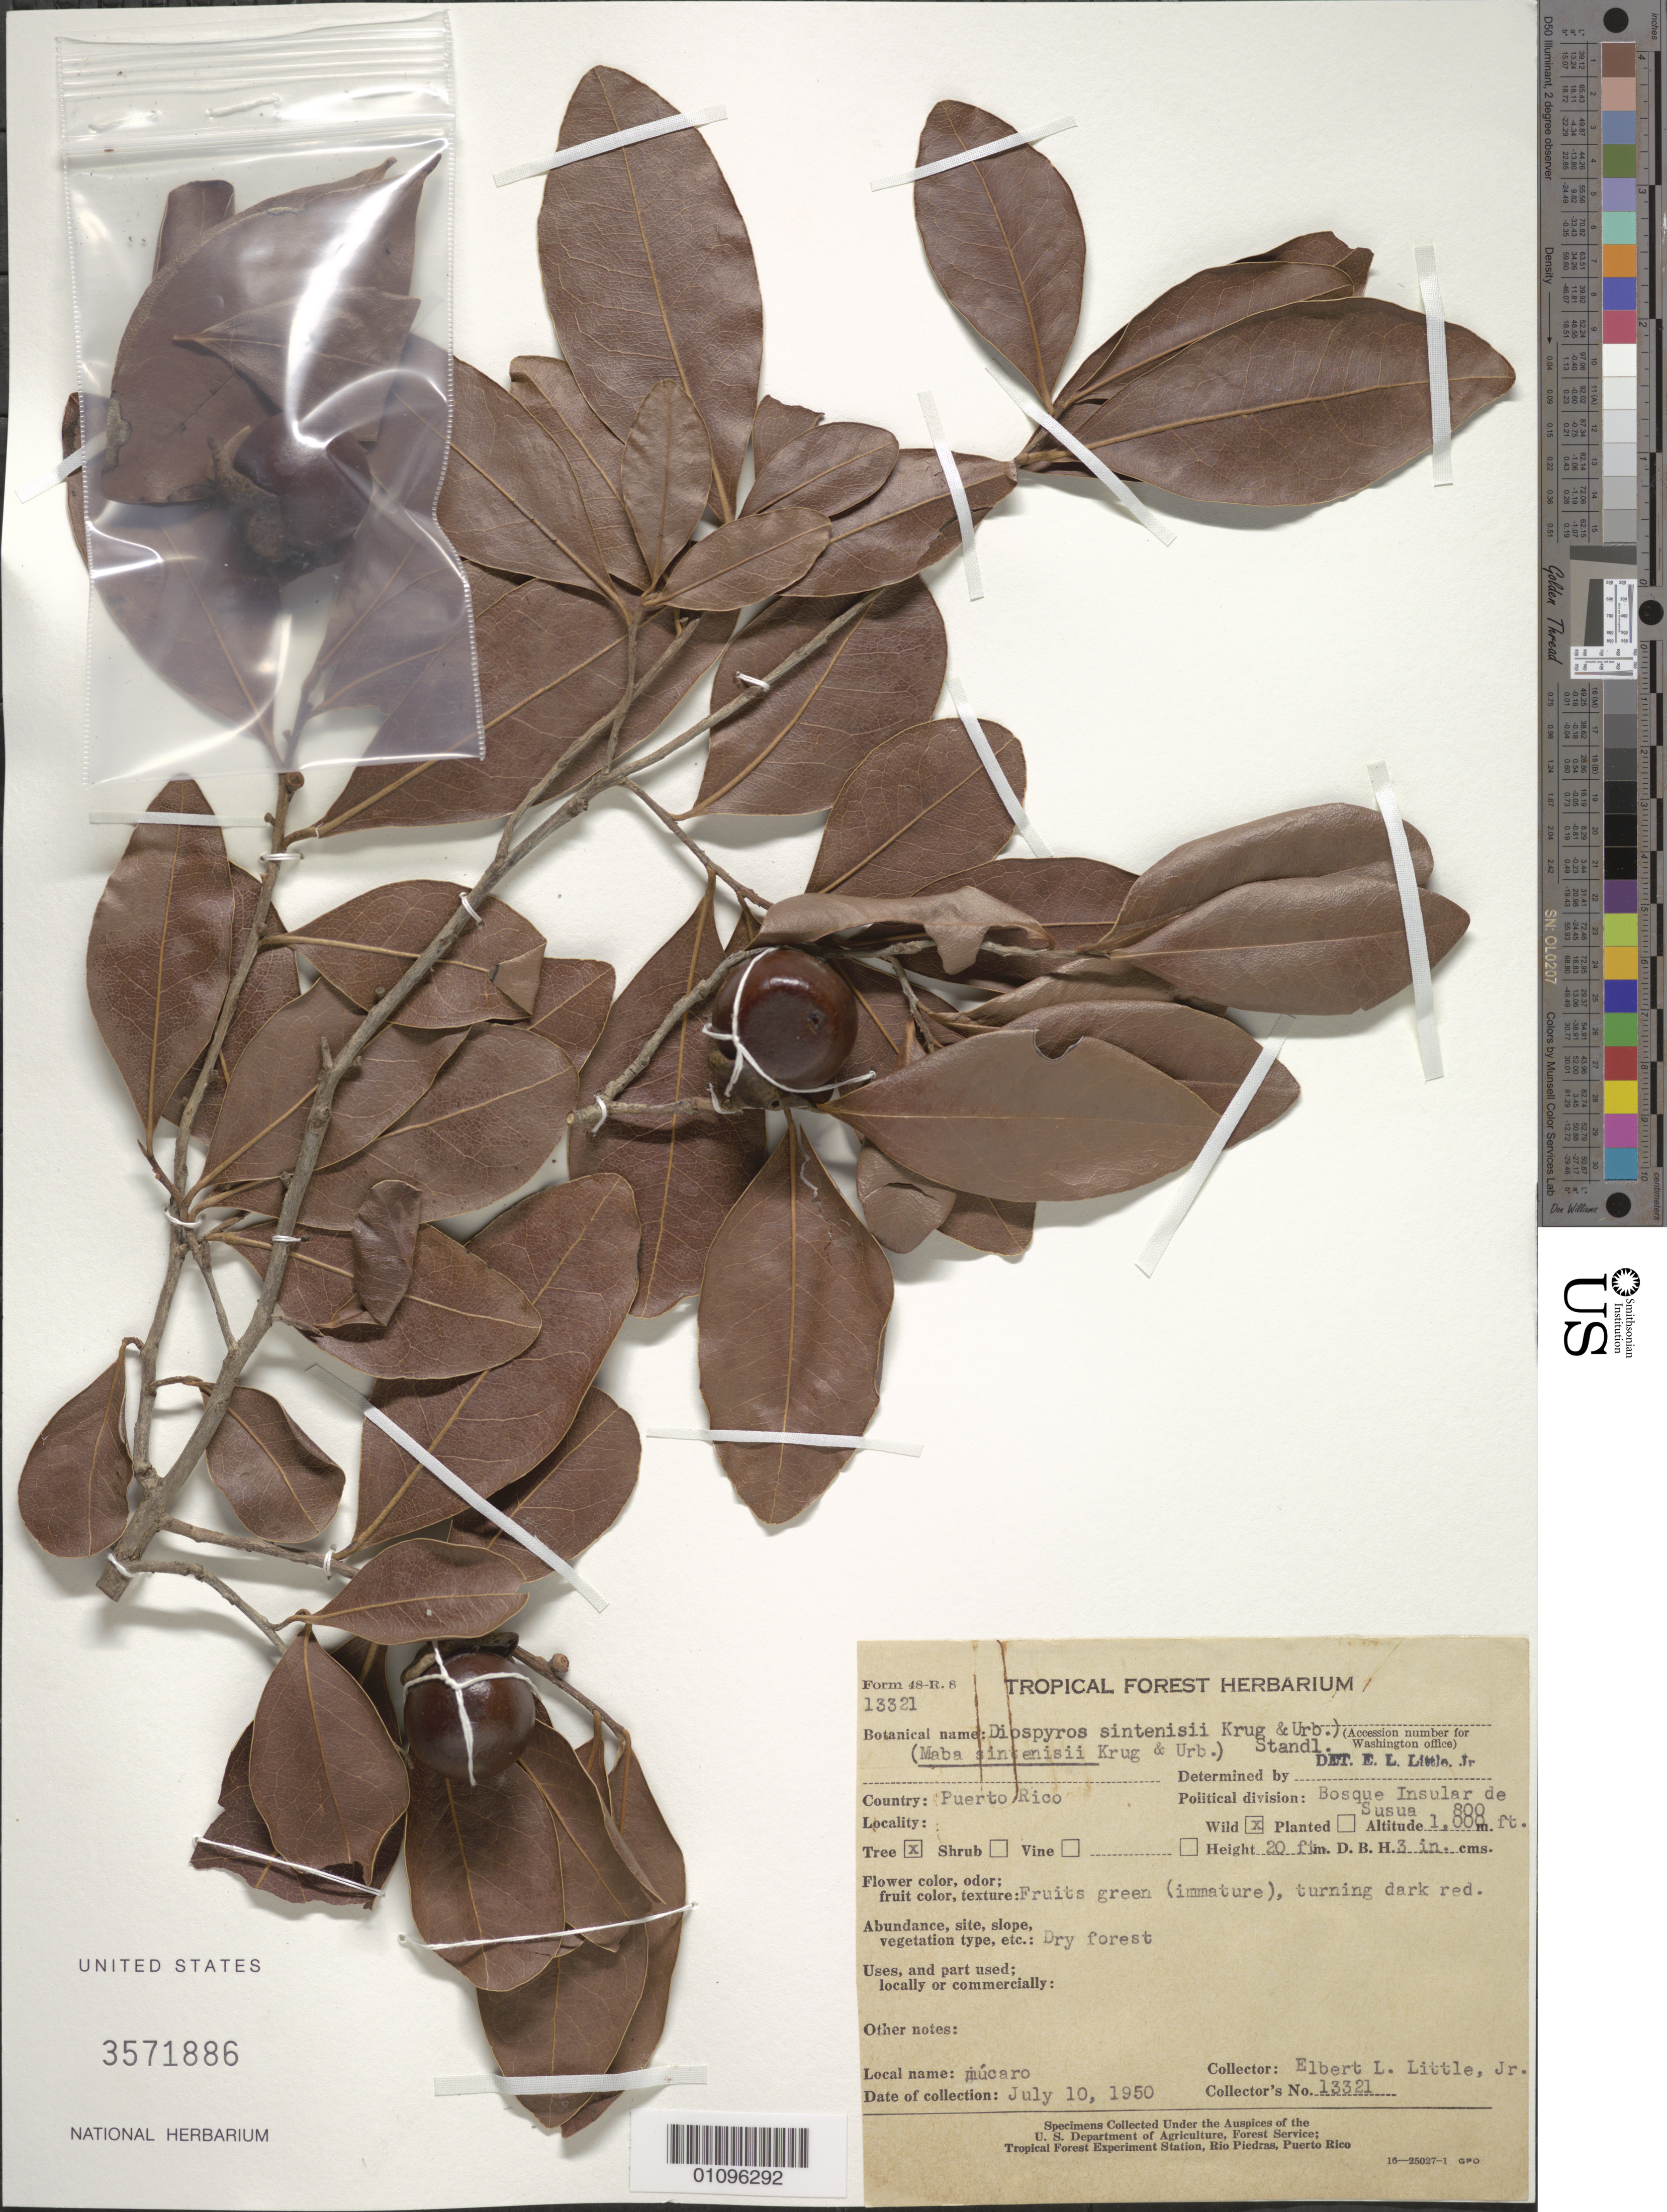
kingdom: Plantae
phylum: Tracheophyta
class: Magnoliopsida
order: Ericales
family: Ebenaceae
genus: Diospyros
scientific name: Diospyros sintenisii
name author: (Krug & Urb.) Standl.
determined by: Little, Elbert L., Jr., (FSSR), United States Department of Agriculture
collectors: E. L. Little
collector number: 13321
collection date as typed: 10 Jul 1950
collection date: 1950-07-10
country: Puerto Rico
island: Puerto Rico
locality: Bosque Insular de Susúa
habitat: Dry forest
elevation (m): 244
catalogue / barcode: US 3571886